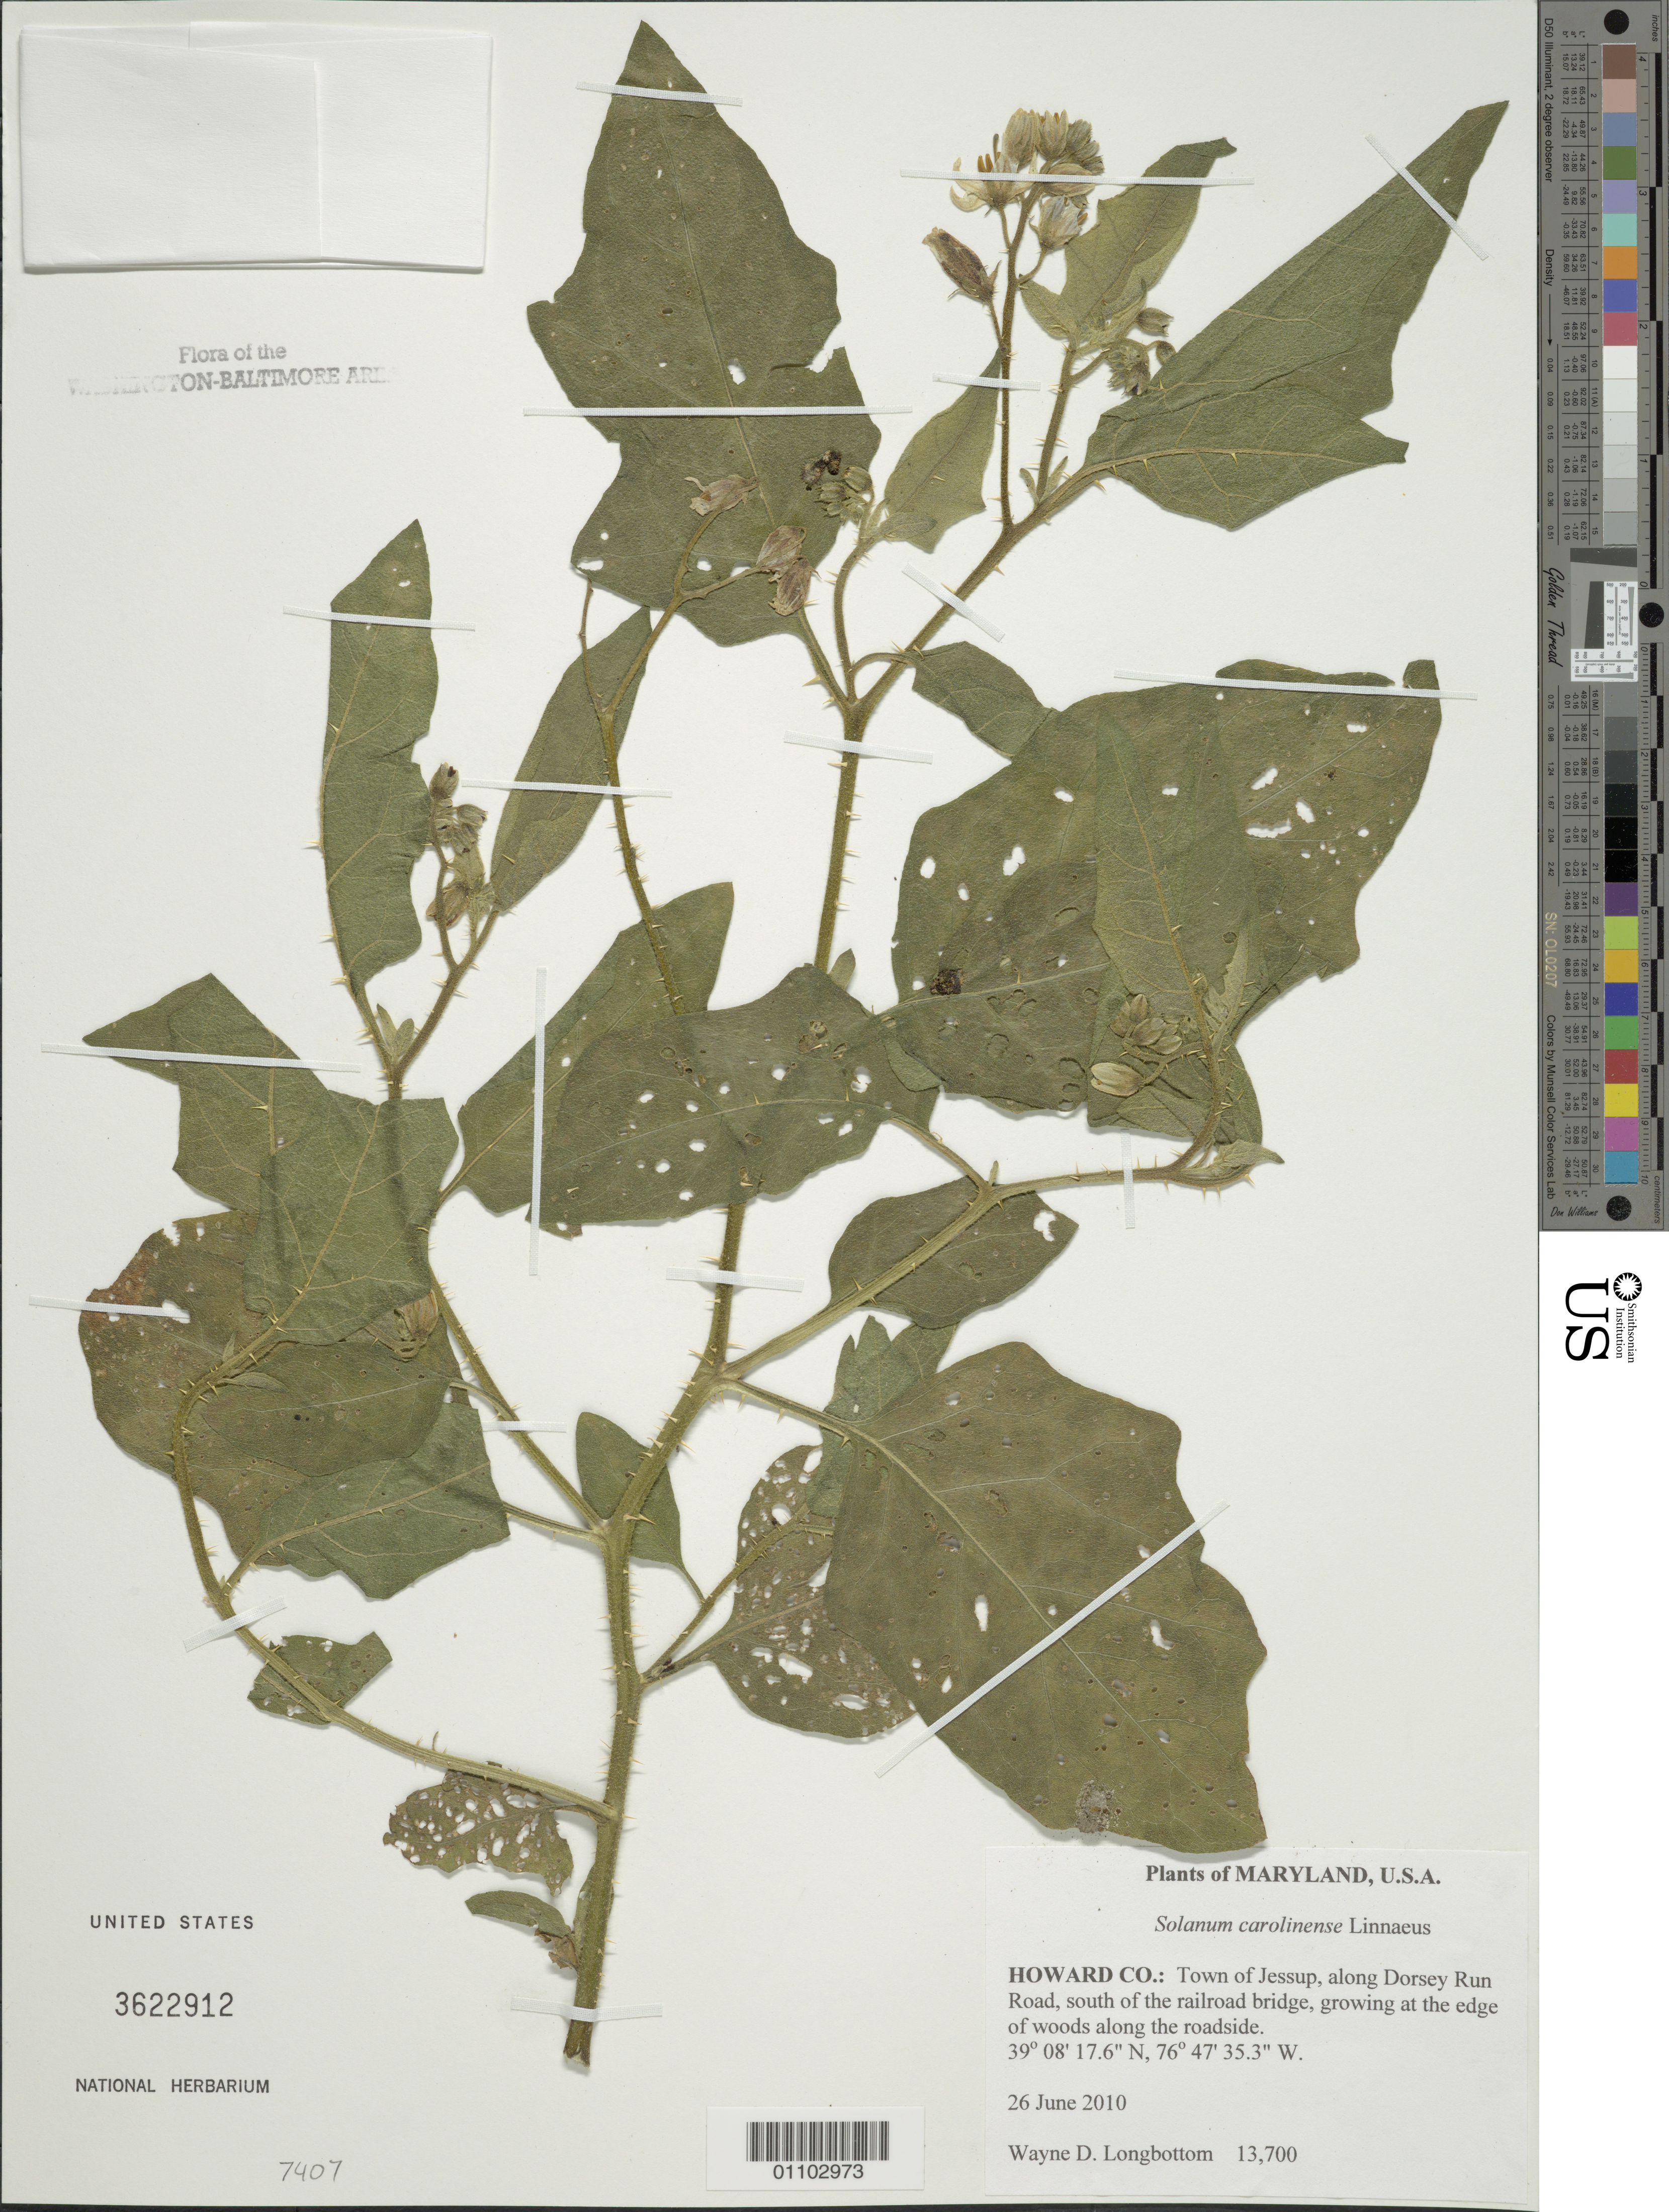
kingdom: Plantae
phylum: Tracheophyta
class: Magnoliopsida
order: Solanales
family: Solanaceae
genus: Solanum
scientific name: Solanum carolinense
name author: L.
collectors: W. D. Longbottom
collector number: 13700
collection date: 2010-06-26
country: United States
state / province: Maryland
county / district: Howard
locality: Town of Jessup, along Dorsey Run Road, south of the railroad bridge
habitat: Growing at the edge of woods along the roadside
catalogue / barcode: US 3622912